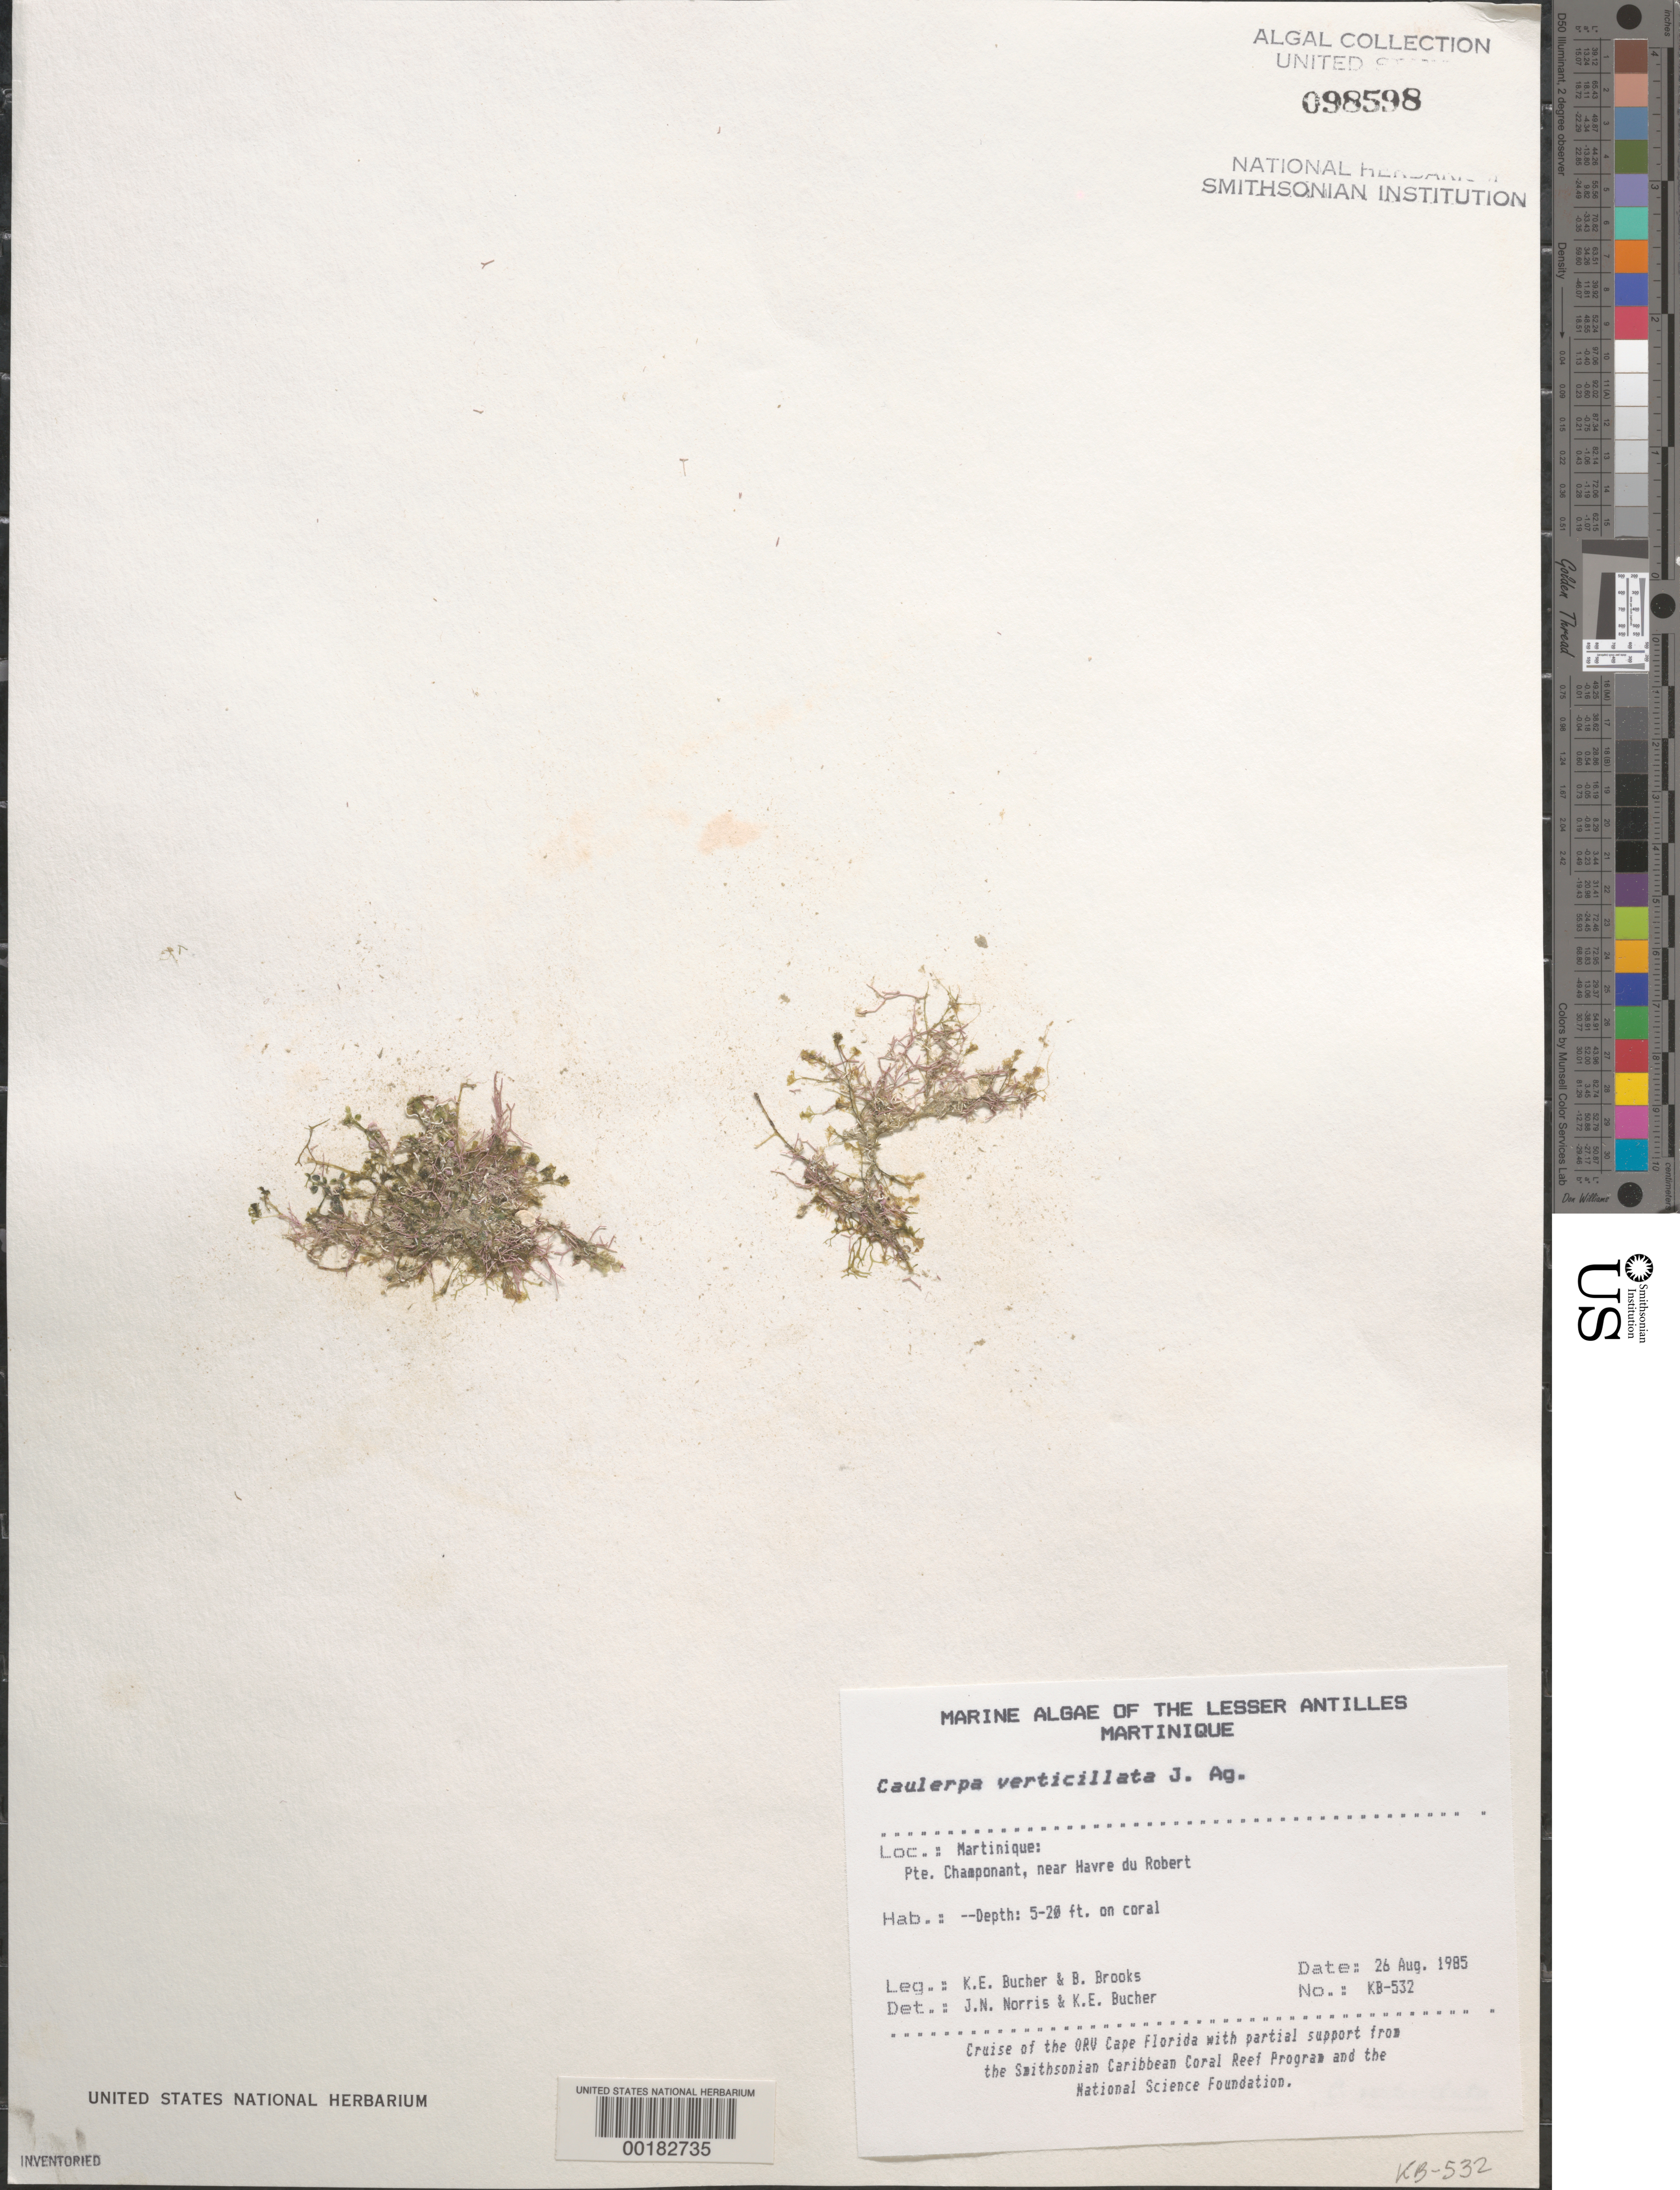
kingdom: Plantae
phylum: Chlorophyta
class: Ulvophyceae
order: Bryopsidales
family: Caulerpaceae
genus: Caulerpa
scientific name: Caulerpa verticillata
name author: J. Agardh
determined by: Norris, J. N.; Bucher, K. E.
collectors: K. E. Bucher & B. Brooks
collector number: Kb-532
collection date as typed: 26 Aug 1985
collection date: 1985-08-26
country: Martinique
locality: Pointe Champonant, near Havre du Robert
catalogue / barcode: US 98598